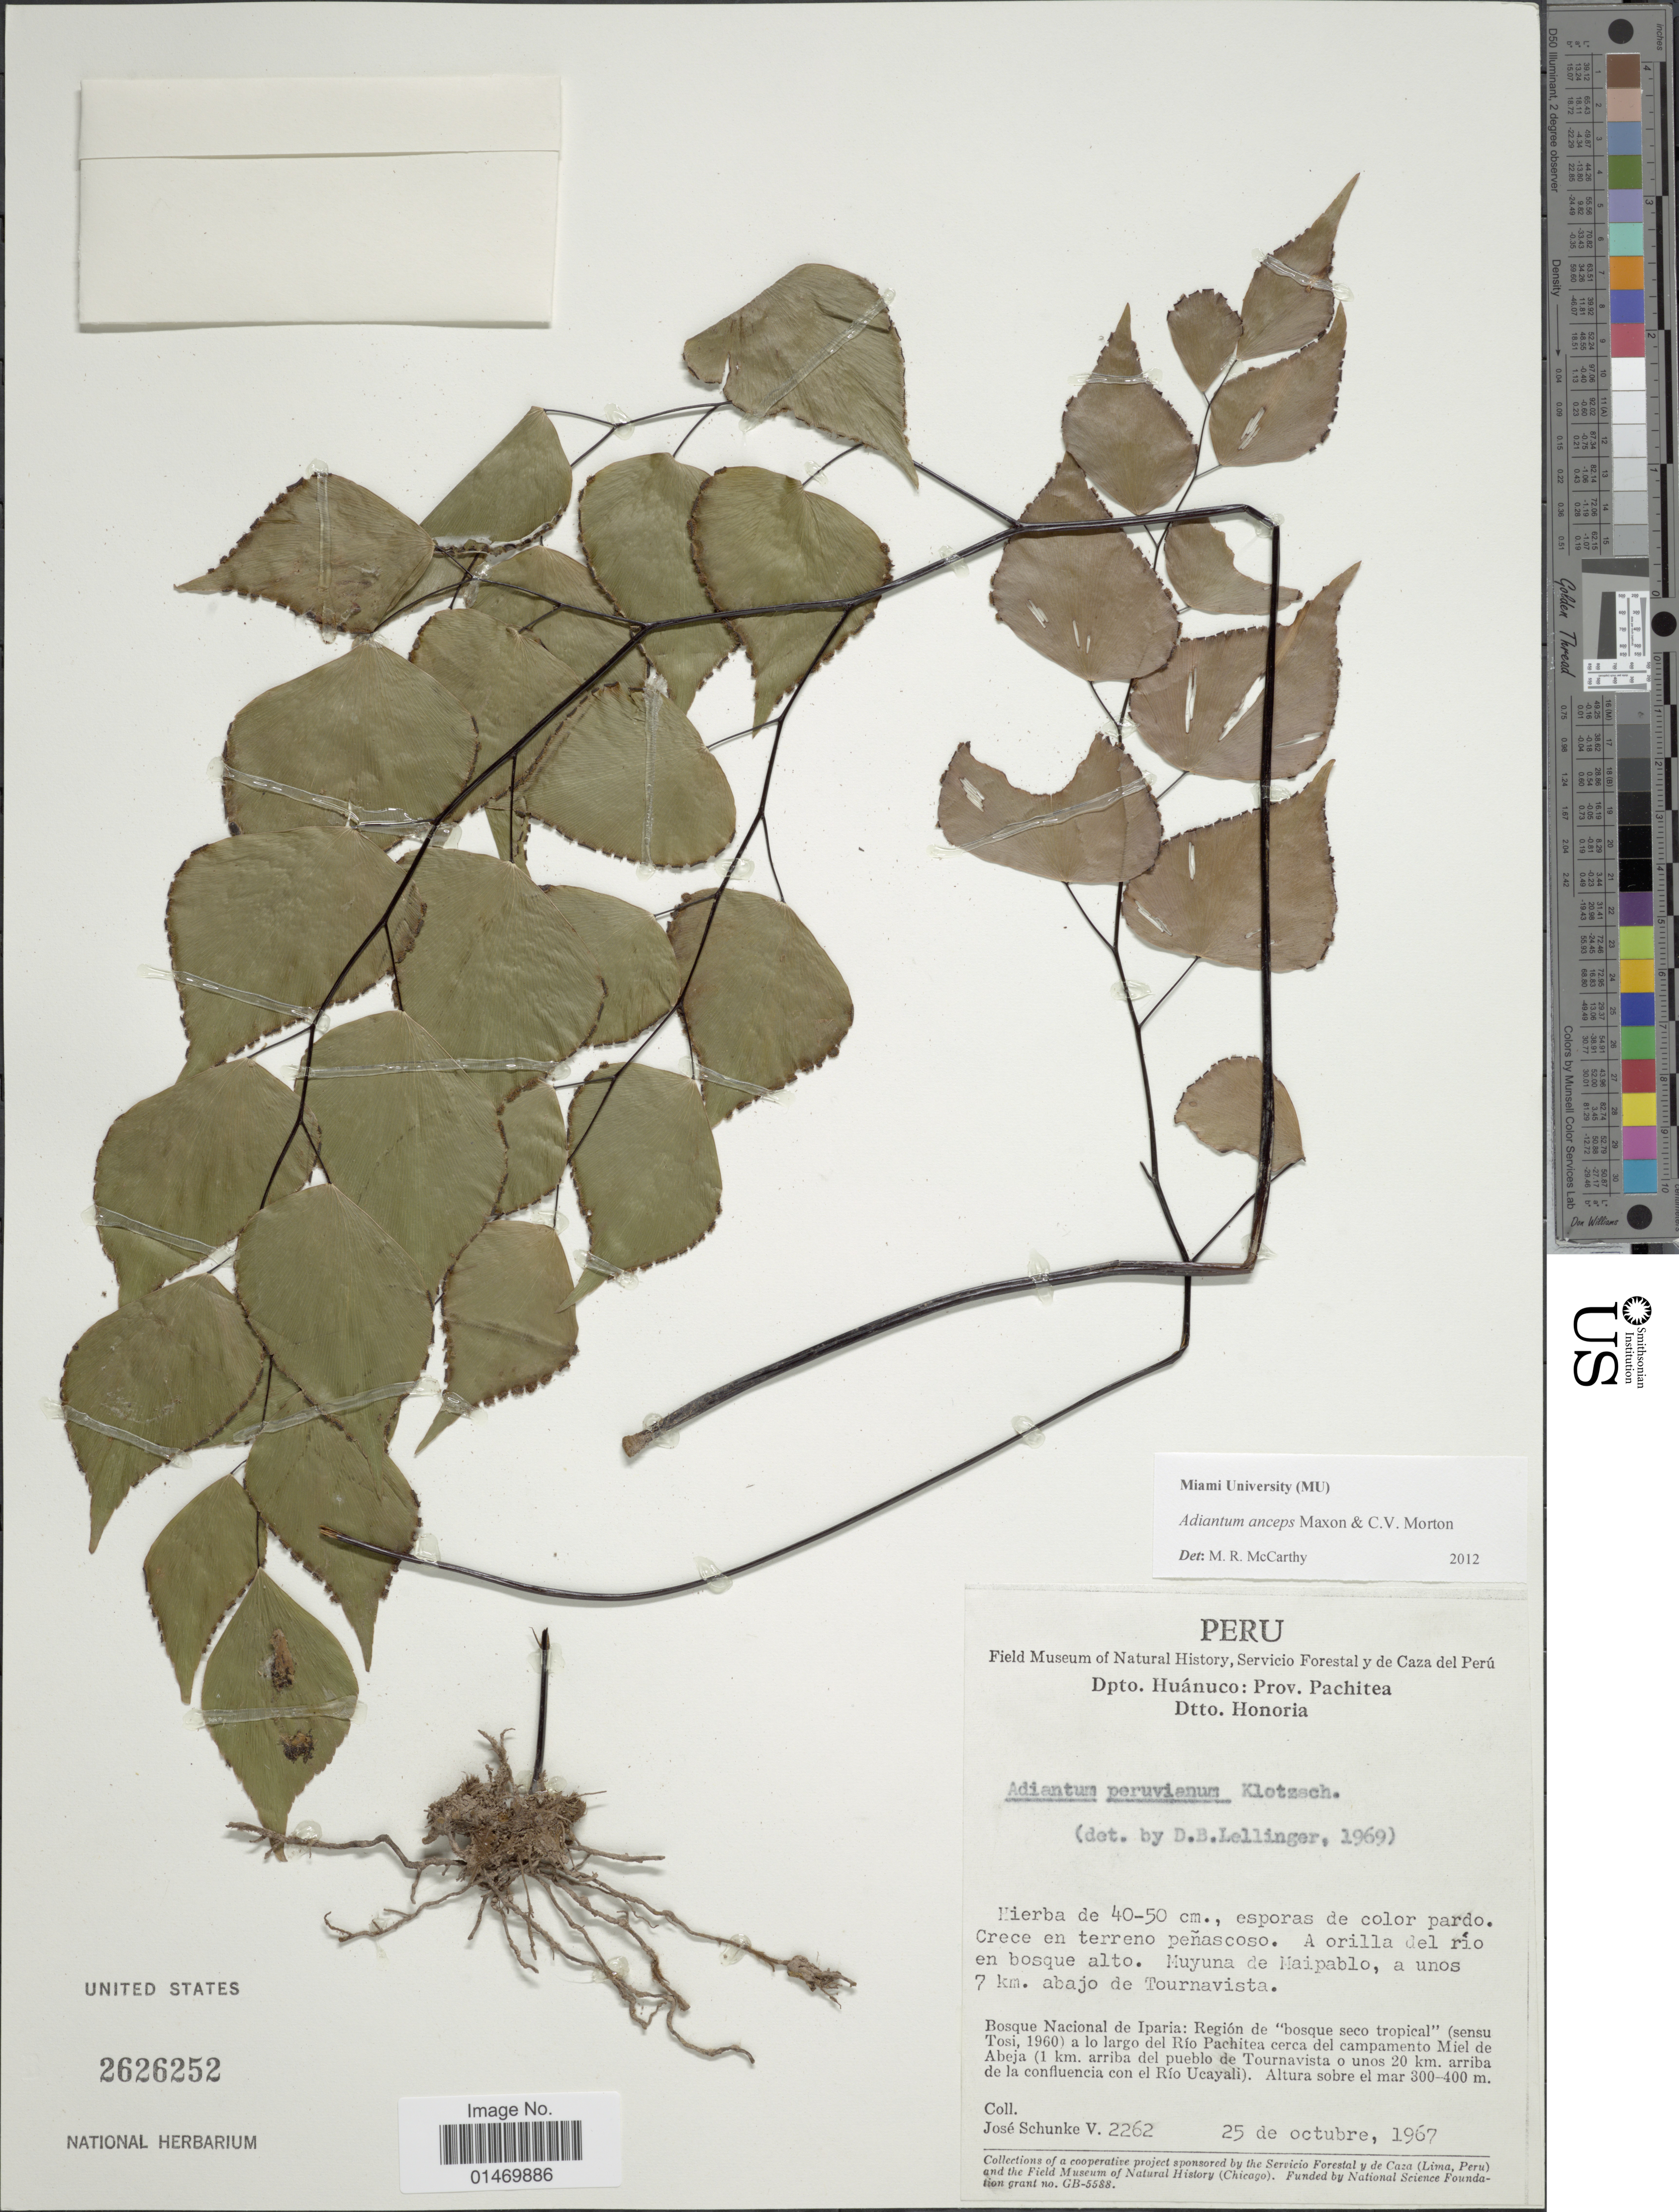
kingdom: Plantae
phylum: Tracheophyta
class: Polypodiopsida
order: Polypodiales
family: Pteridaceae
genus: Adiantum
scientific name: Adiantum anceps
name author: Maxon & C.V. Morton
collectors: J. Schunke Vigo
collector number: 2262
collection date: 1967-10-25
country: Peru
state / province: Huánuco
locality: Peru, Prov. Pachitea, Dtto.Honoria, a unos 7 km. abajo de Tournavista.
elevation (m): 300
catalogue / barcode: US 2626252